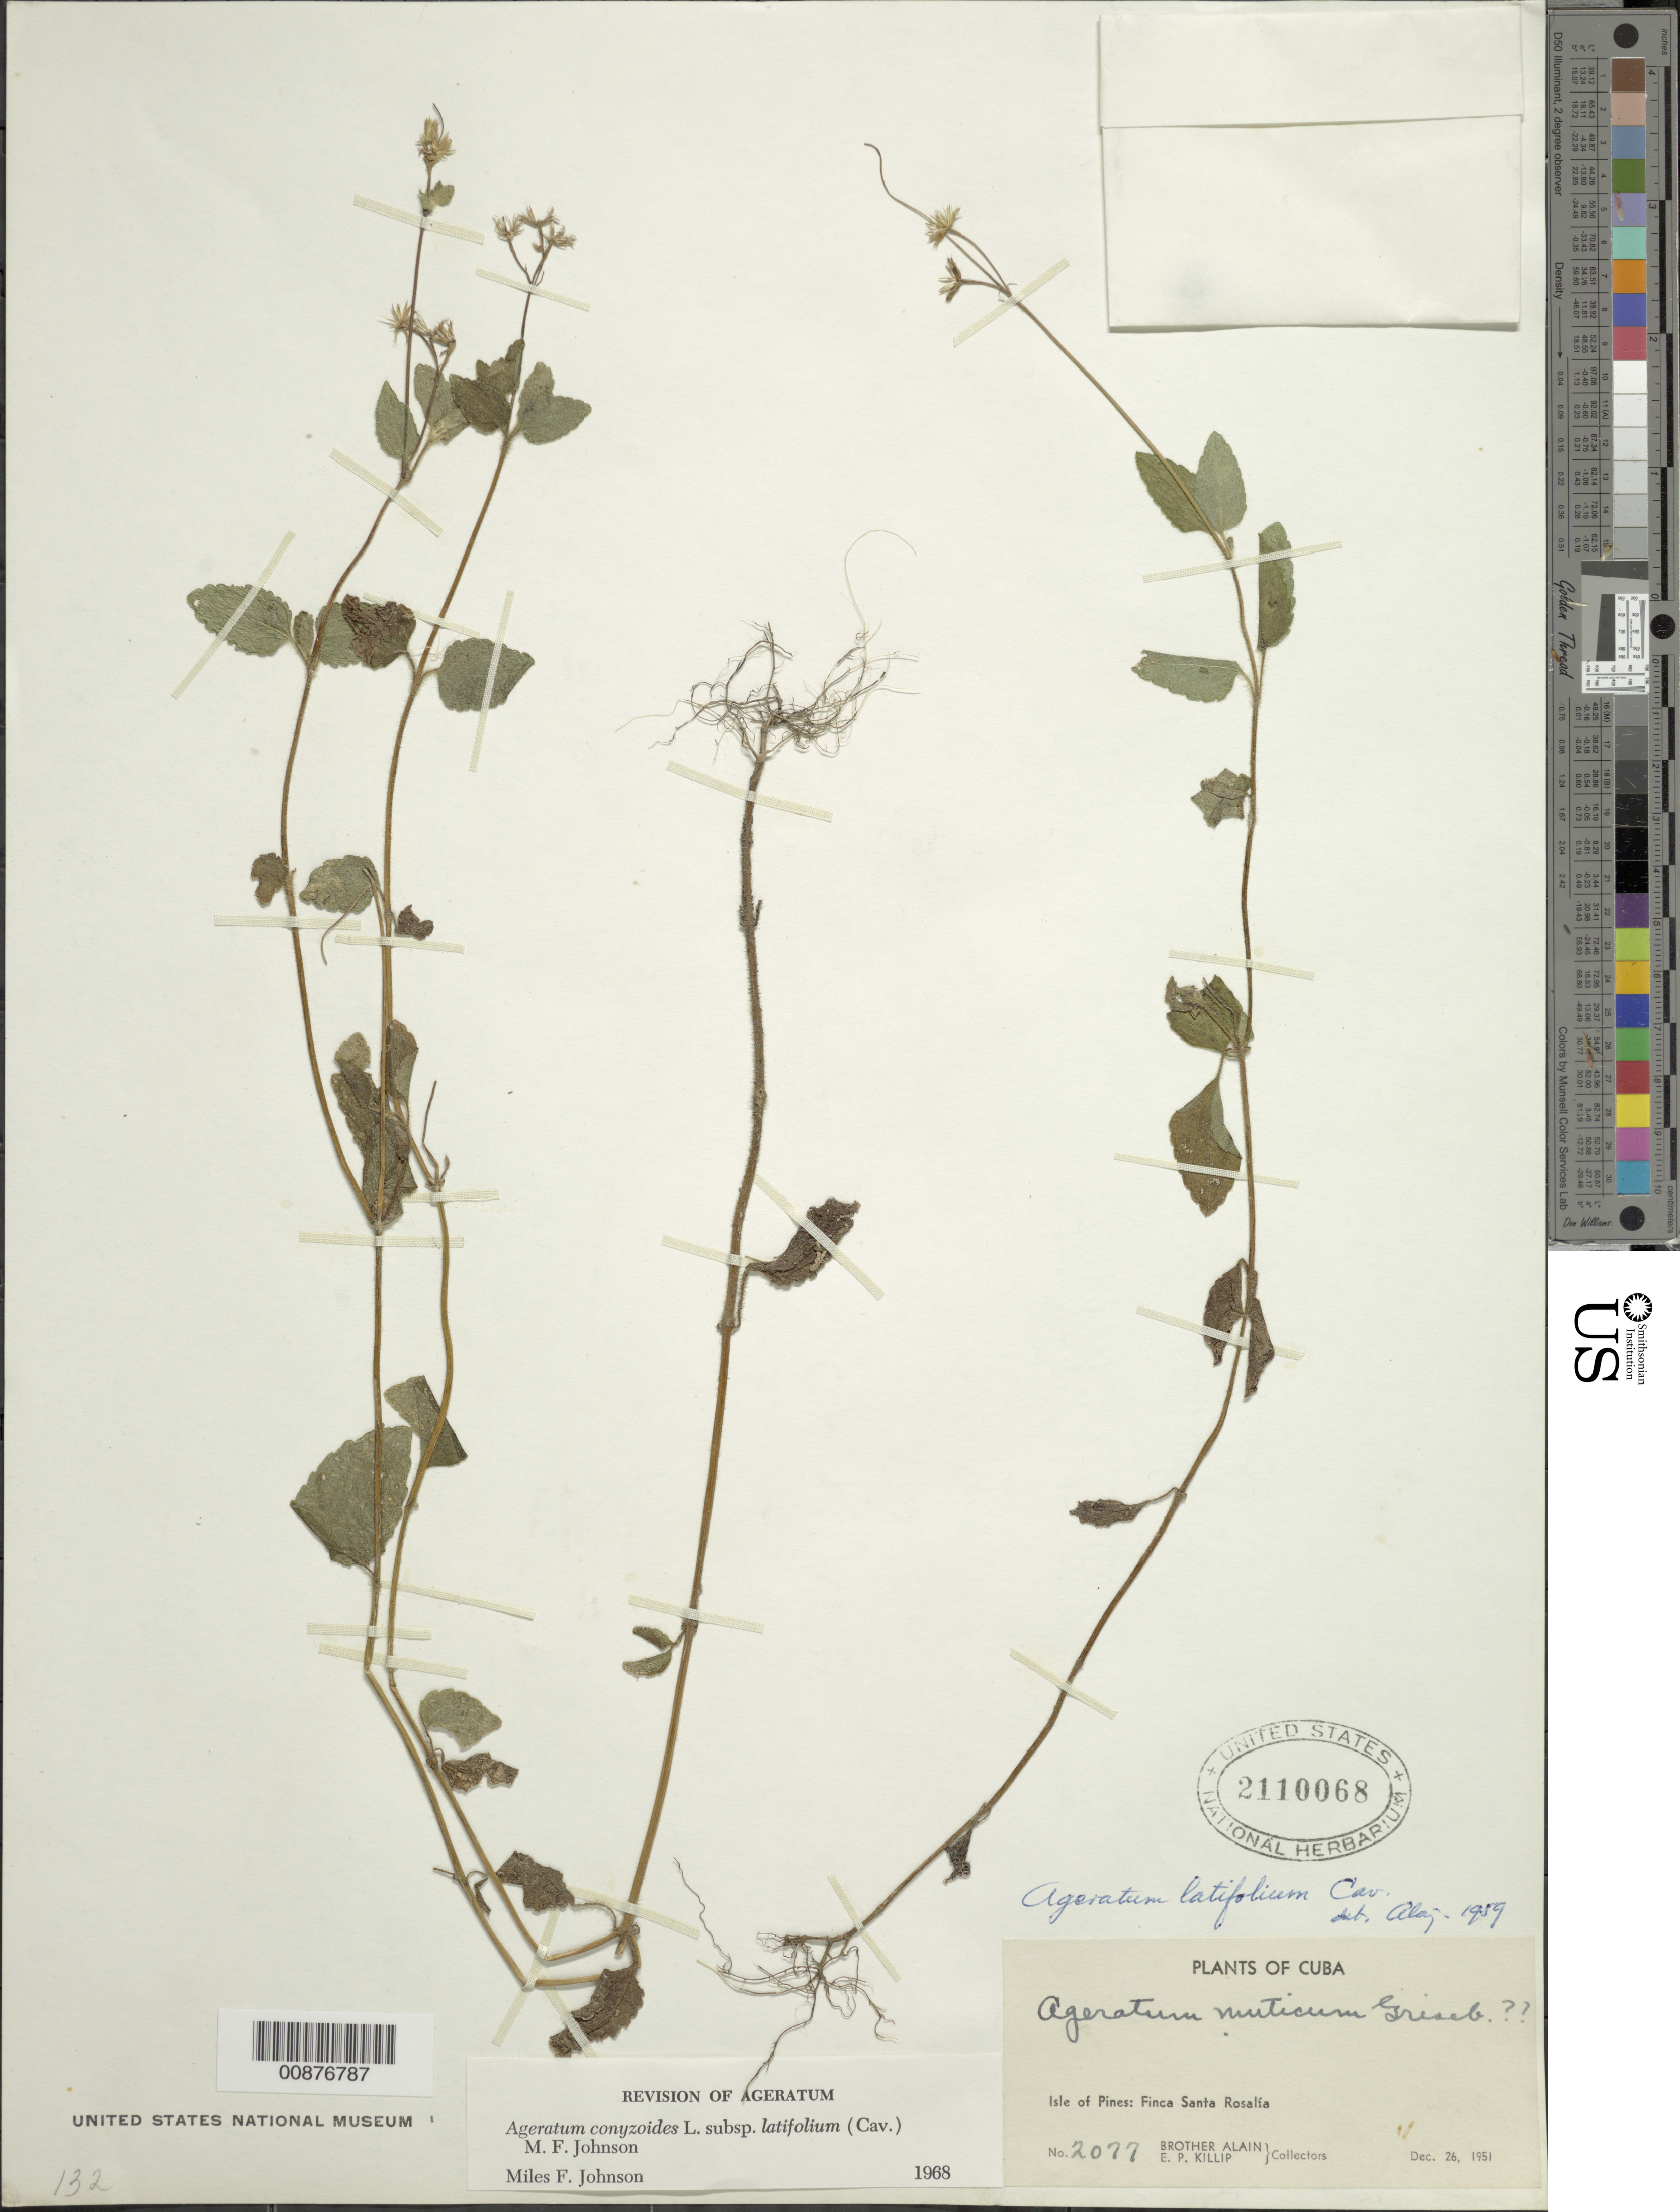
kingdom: Plantae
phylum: Tracheophyta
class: Magnoliopsida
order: Asterales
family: Asteraceae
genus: Ageratum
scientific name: Ageratum conyzoides subsp. latifolium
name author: (Cav.) M.F. Johnson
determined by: Johnson, M. F.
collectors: A. H. Liogier & E. P. Killip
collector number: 2077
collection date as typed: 26 Dec 1951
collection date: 1951-12-26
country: Cuba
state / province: Isla de La Juventud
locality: Finca Santa Rosalía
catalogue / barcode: US 2110068